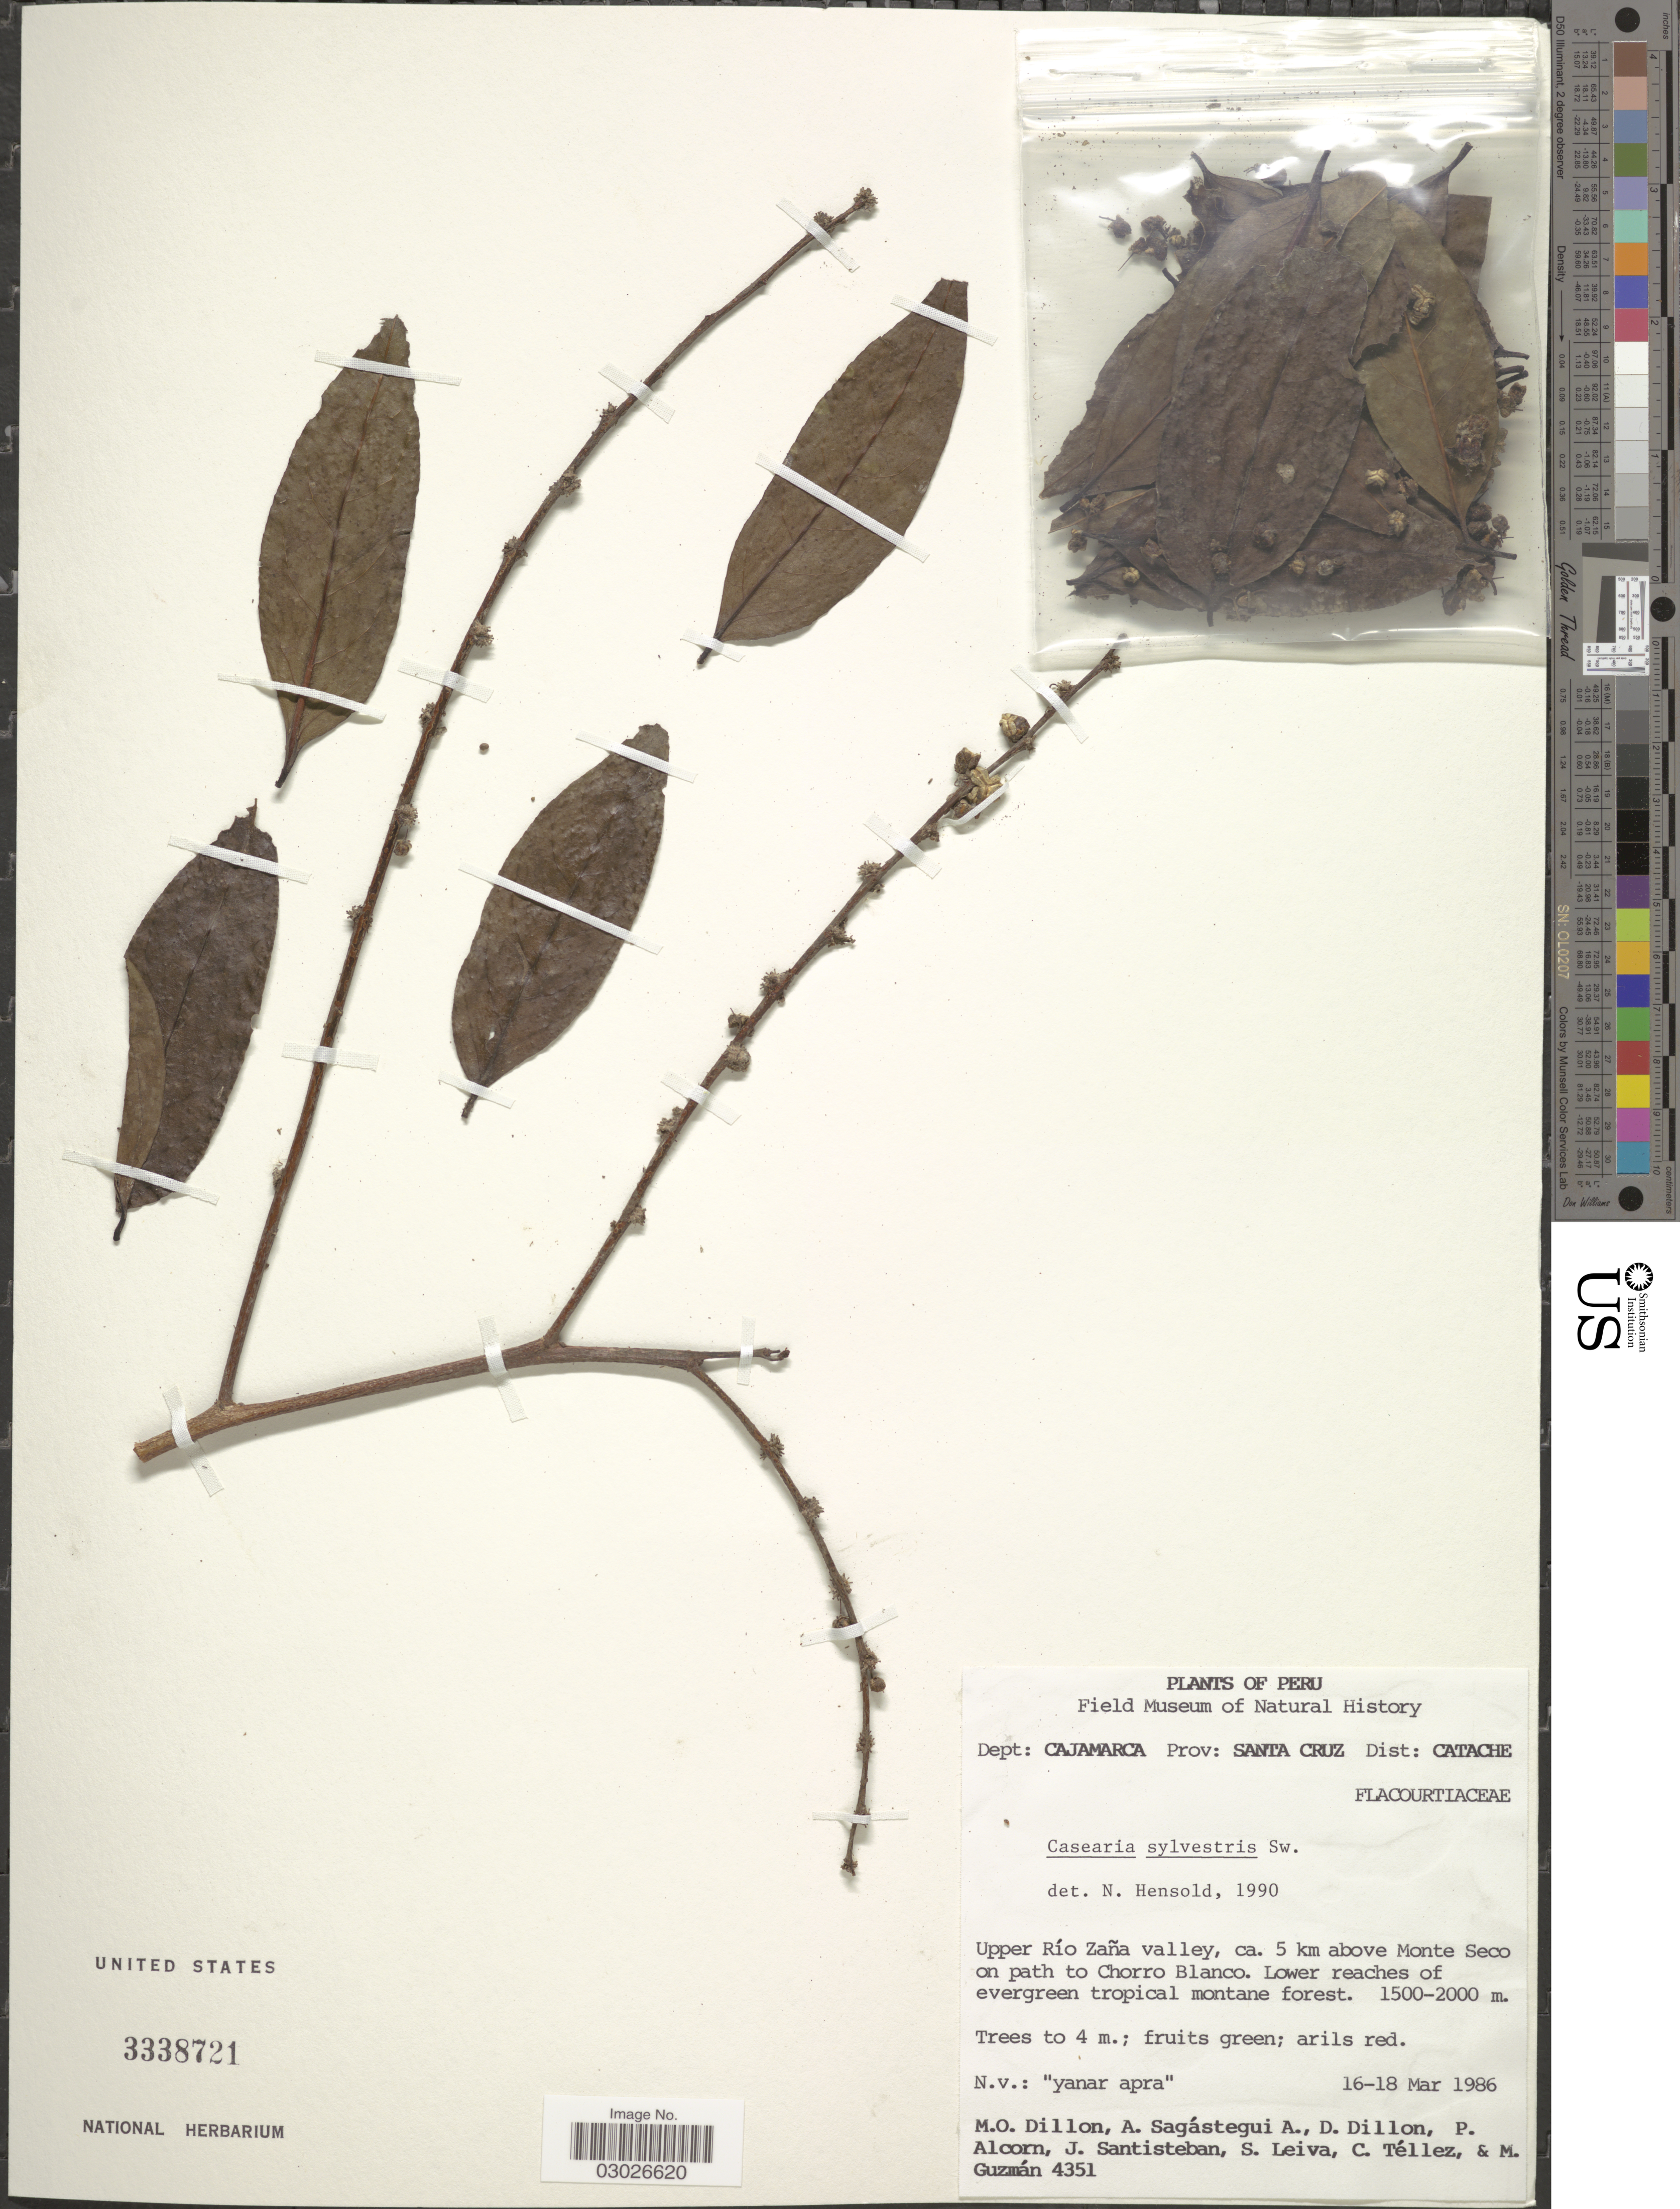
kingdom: Plantae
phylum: Tracheophyta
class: Magnoliopsida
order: Malpighiales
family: Salicaceae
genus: Casearia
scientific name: Casearia sylvestris var. sylvestris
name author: Sw.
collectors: M. O. Dillon, A. Sagástegui A., D. Dillon, P. Alcorn & et al.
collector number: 4351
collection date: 1986-03-16/1986-03-18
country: Peru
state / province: Cajamarca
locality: Dept: Cajamarca, Prov: Santa Cruz, Dist: Catache, Upper Río Zaña valley, ca. 5 km above Monte Seco on path to Chorro Blanco.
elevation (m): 1500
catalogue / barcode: US 3338721